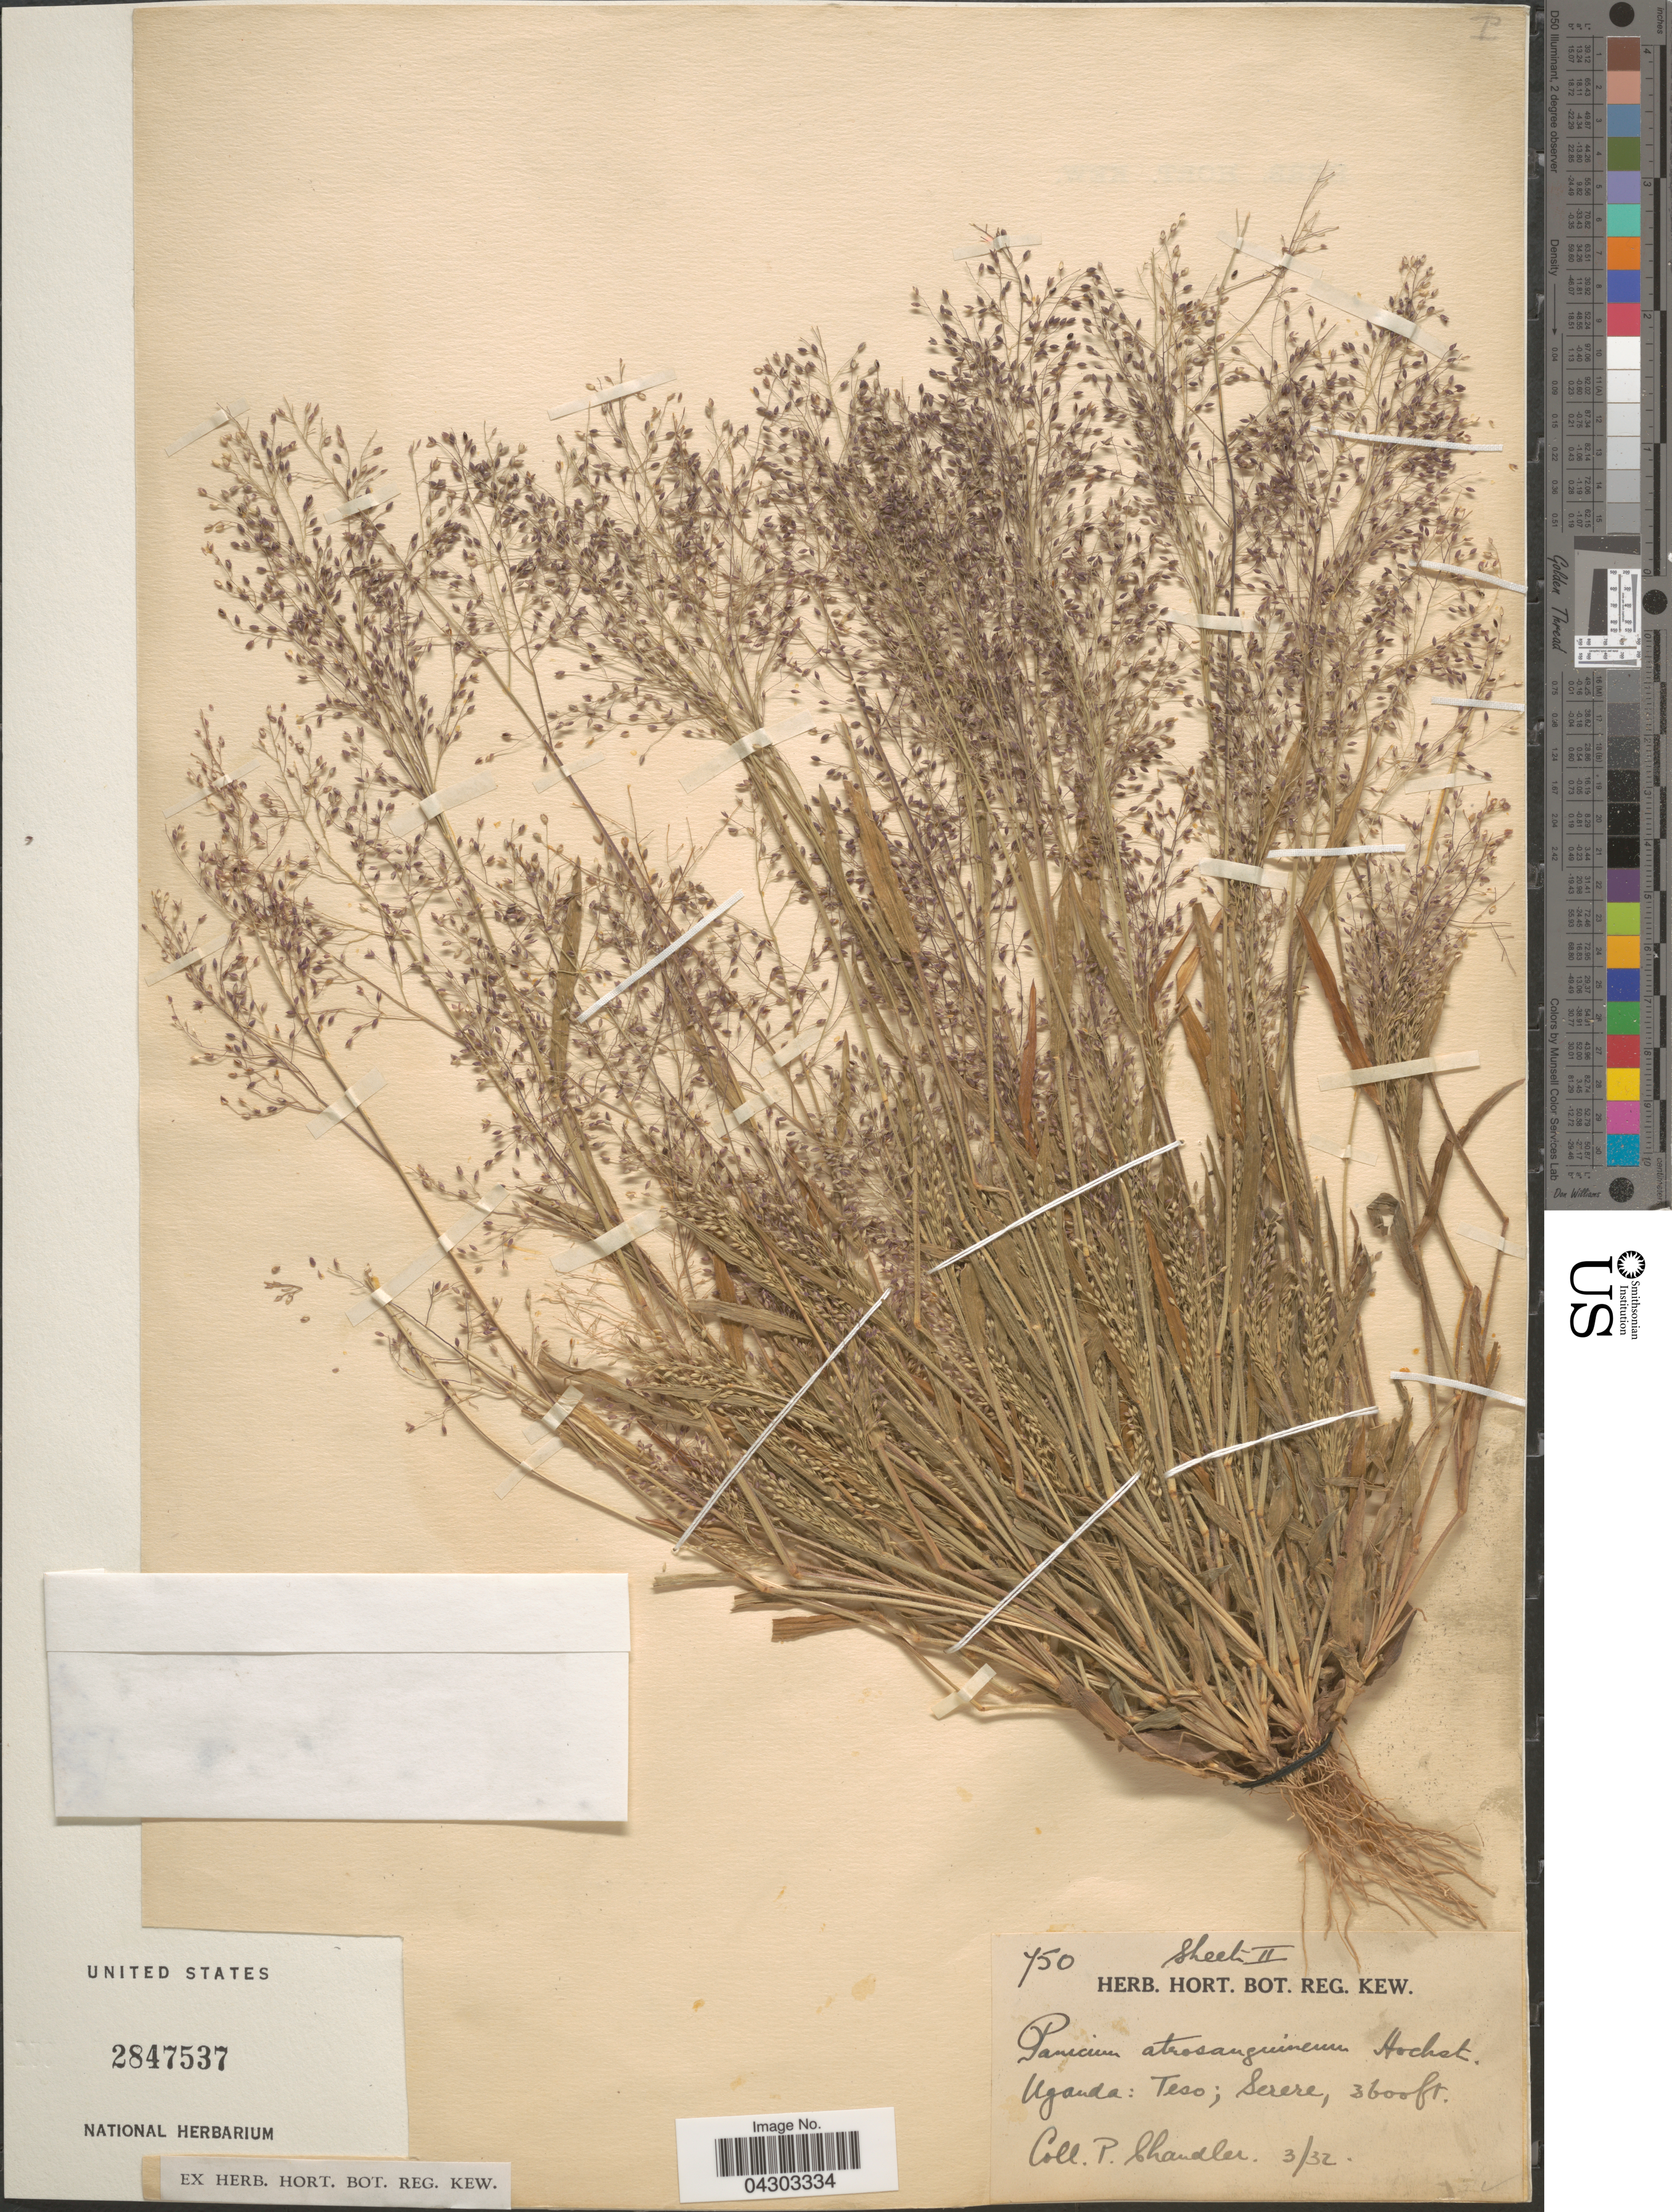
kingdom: Plantae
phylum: Tracheophyta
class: Liliopsida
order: Poales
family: Poaceae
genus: Panicum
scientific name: Panicum austroasiaticum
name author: Ohwi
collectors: P. Chandler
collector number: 750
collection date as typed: Transcribed d/m/y: /3/32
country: Uganda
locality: Teso; Serere.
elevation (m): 1097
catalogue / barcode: US 2847537